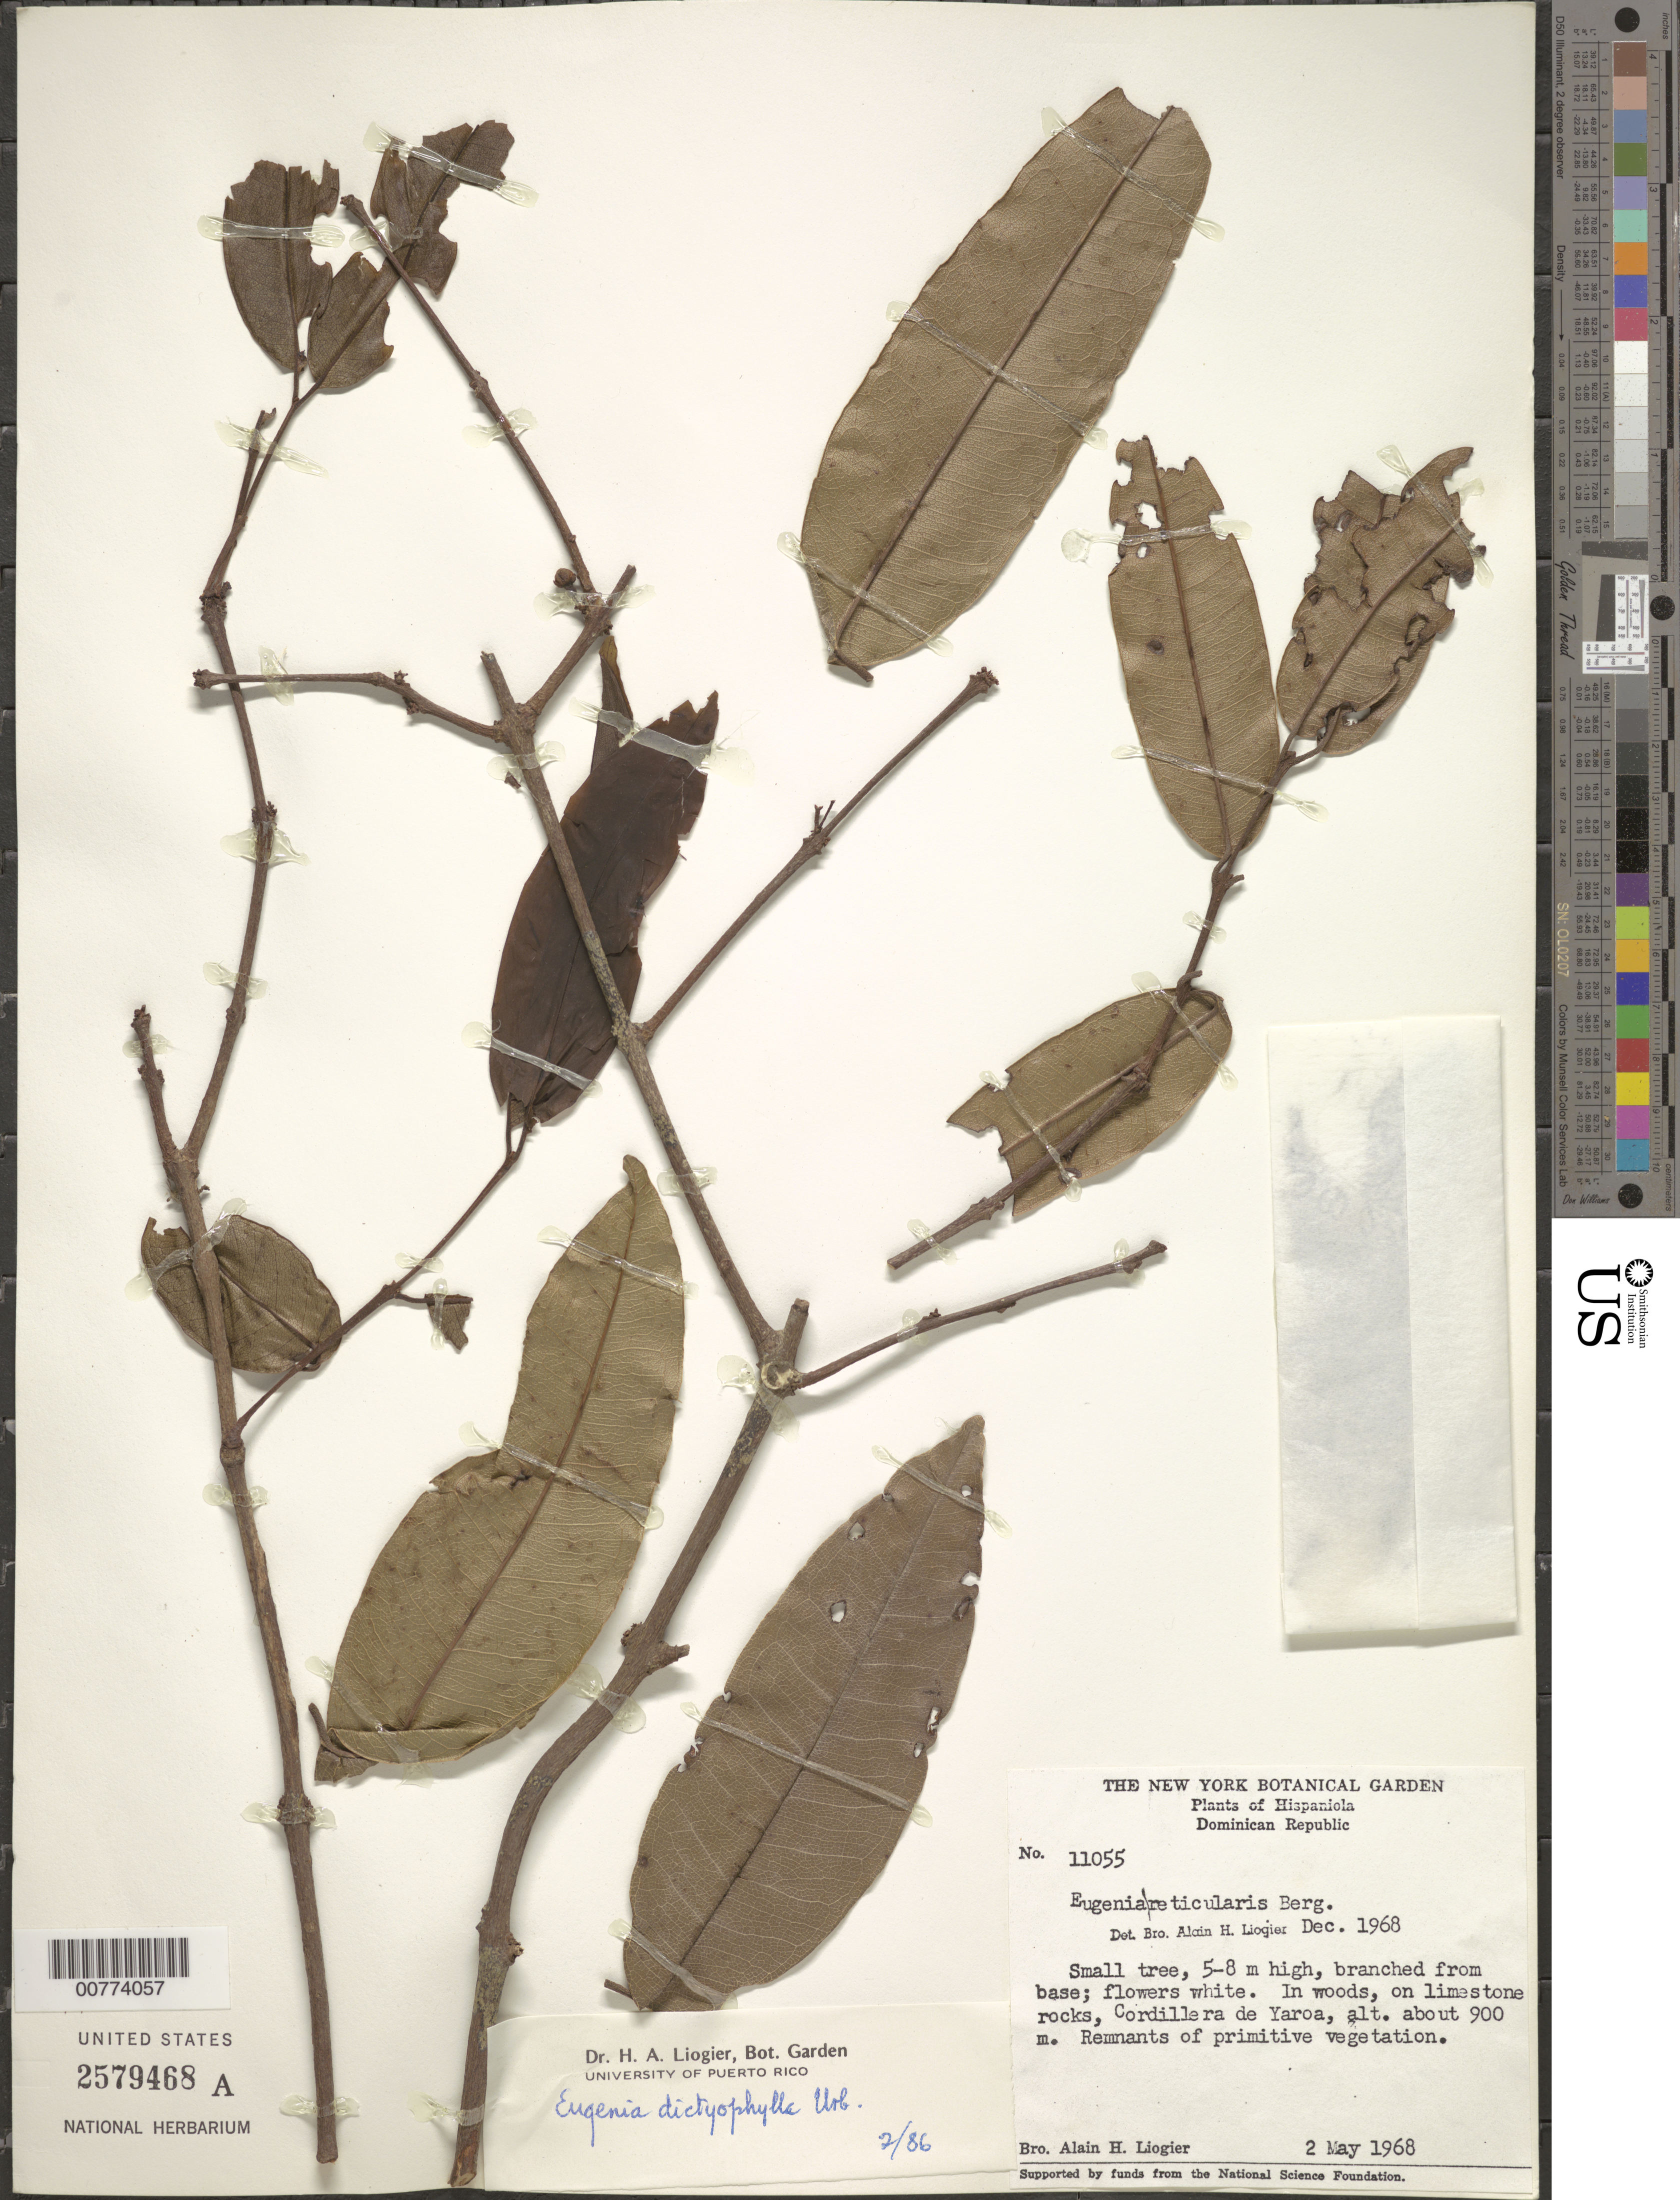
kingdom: Plantae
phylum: Tracheophyta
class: Magnoliopsida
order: Myrtales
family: Myrtaceae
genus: Eugenia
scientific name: Eugenia dictyophylla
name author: Urb.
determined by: Liogier, Alain H.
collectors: A. H. Liogier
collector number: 11055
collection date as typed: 02 May 1968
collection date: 1968-05-02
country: Dominican Republic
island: Hispaniola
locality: Cordillera de Yaroa.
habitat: In woods, on limestone rocks, remnants of primitive vegetation.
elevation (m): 900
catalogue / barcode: US 2579468A